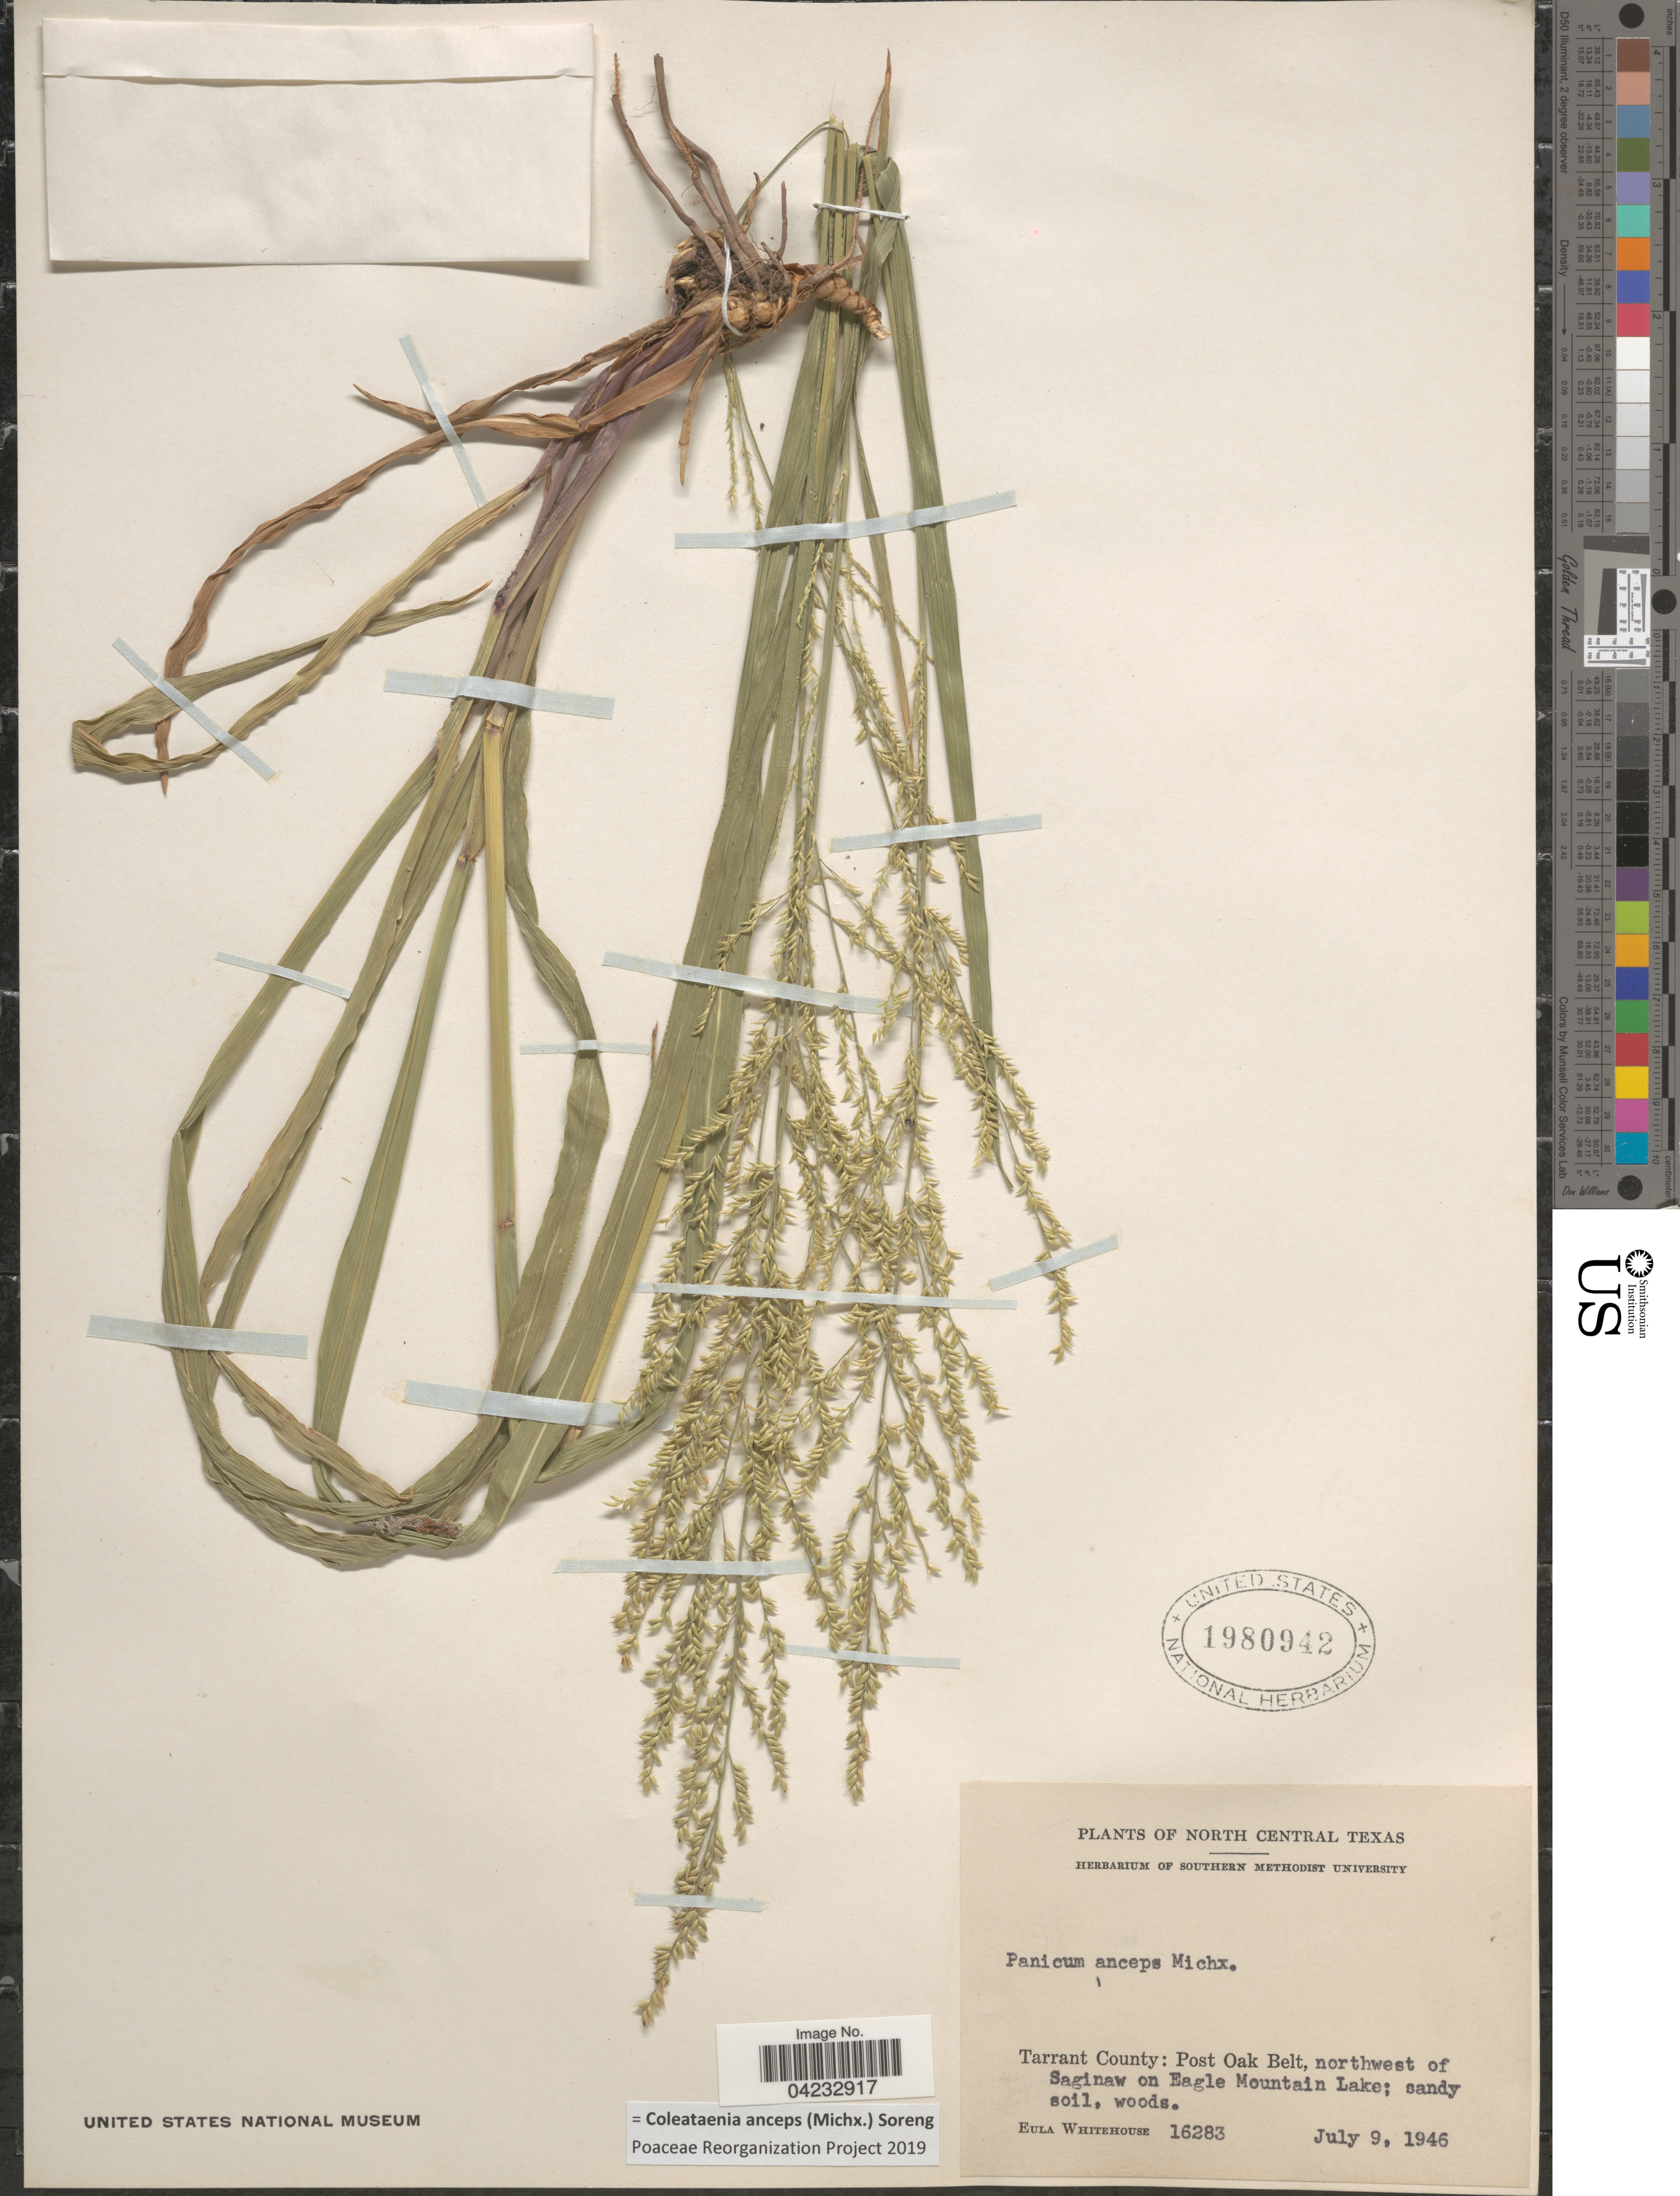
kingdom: Plantae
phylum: Tracheophyta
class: Liliopsida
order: Poales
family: Poaceae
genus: Coleataenia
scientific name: Coleataenia anceps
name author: (Michx.) Soreng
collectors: E. Whitehouse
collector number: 16283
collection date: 1946-07-09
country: United States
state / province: Texas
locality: North Central Texas. Tarrant County: Post Oak Belt, northwest of Saginaw on Eagle Mountain Lake.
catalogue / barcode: US 1980942